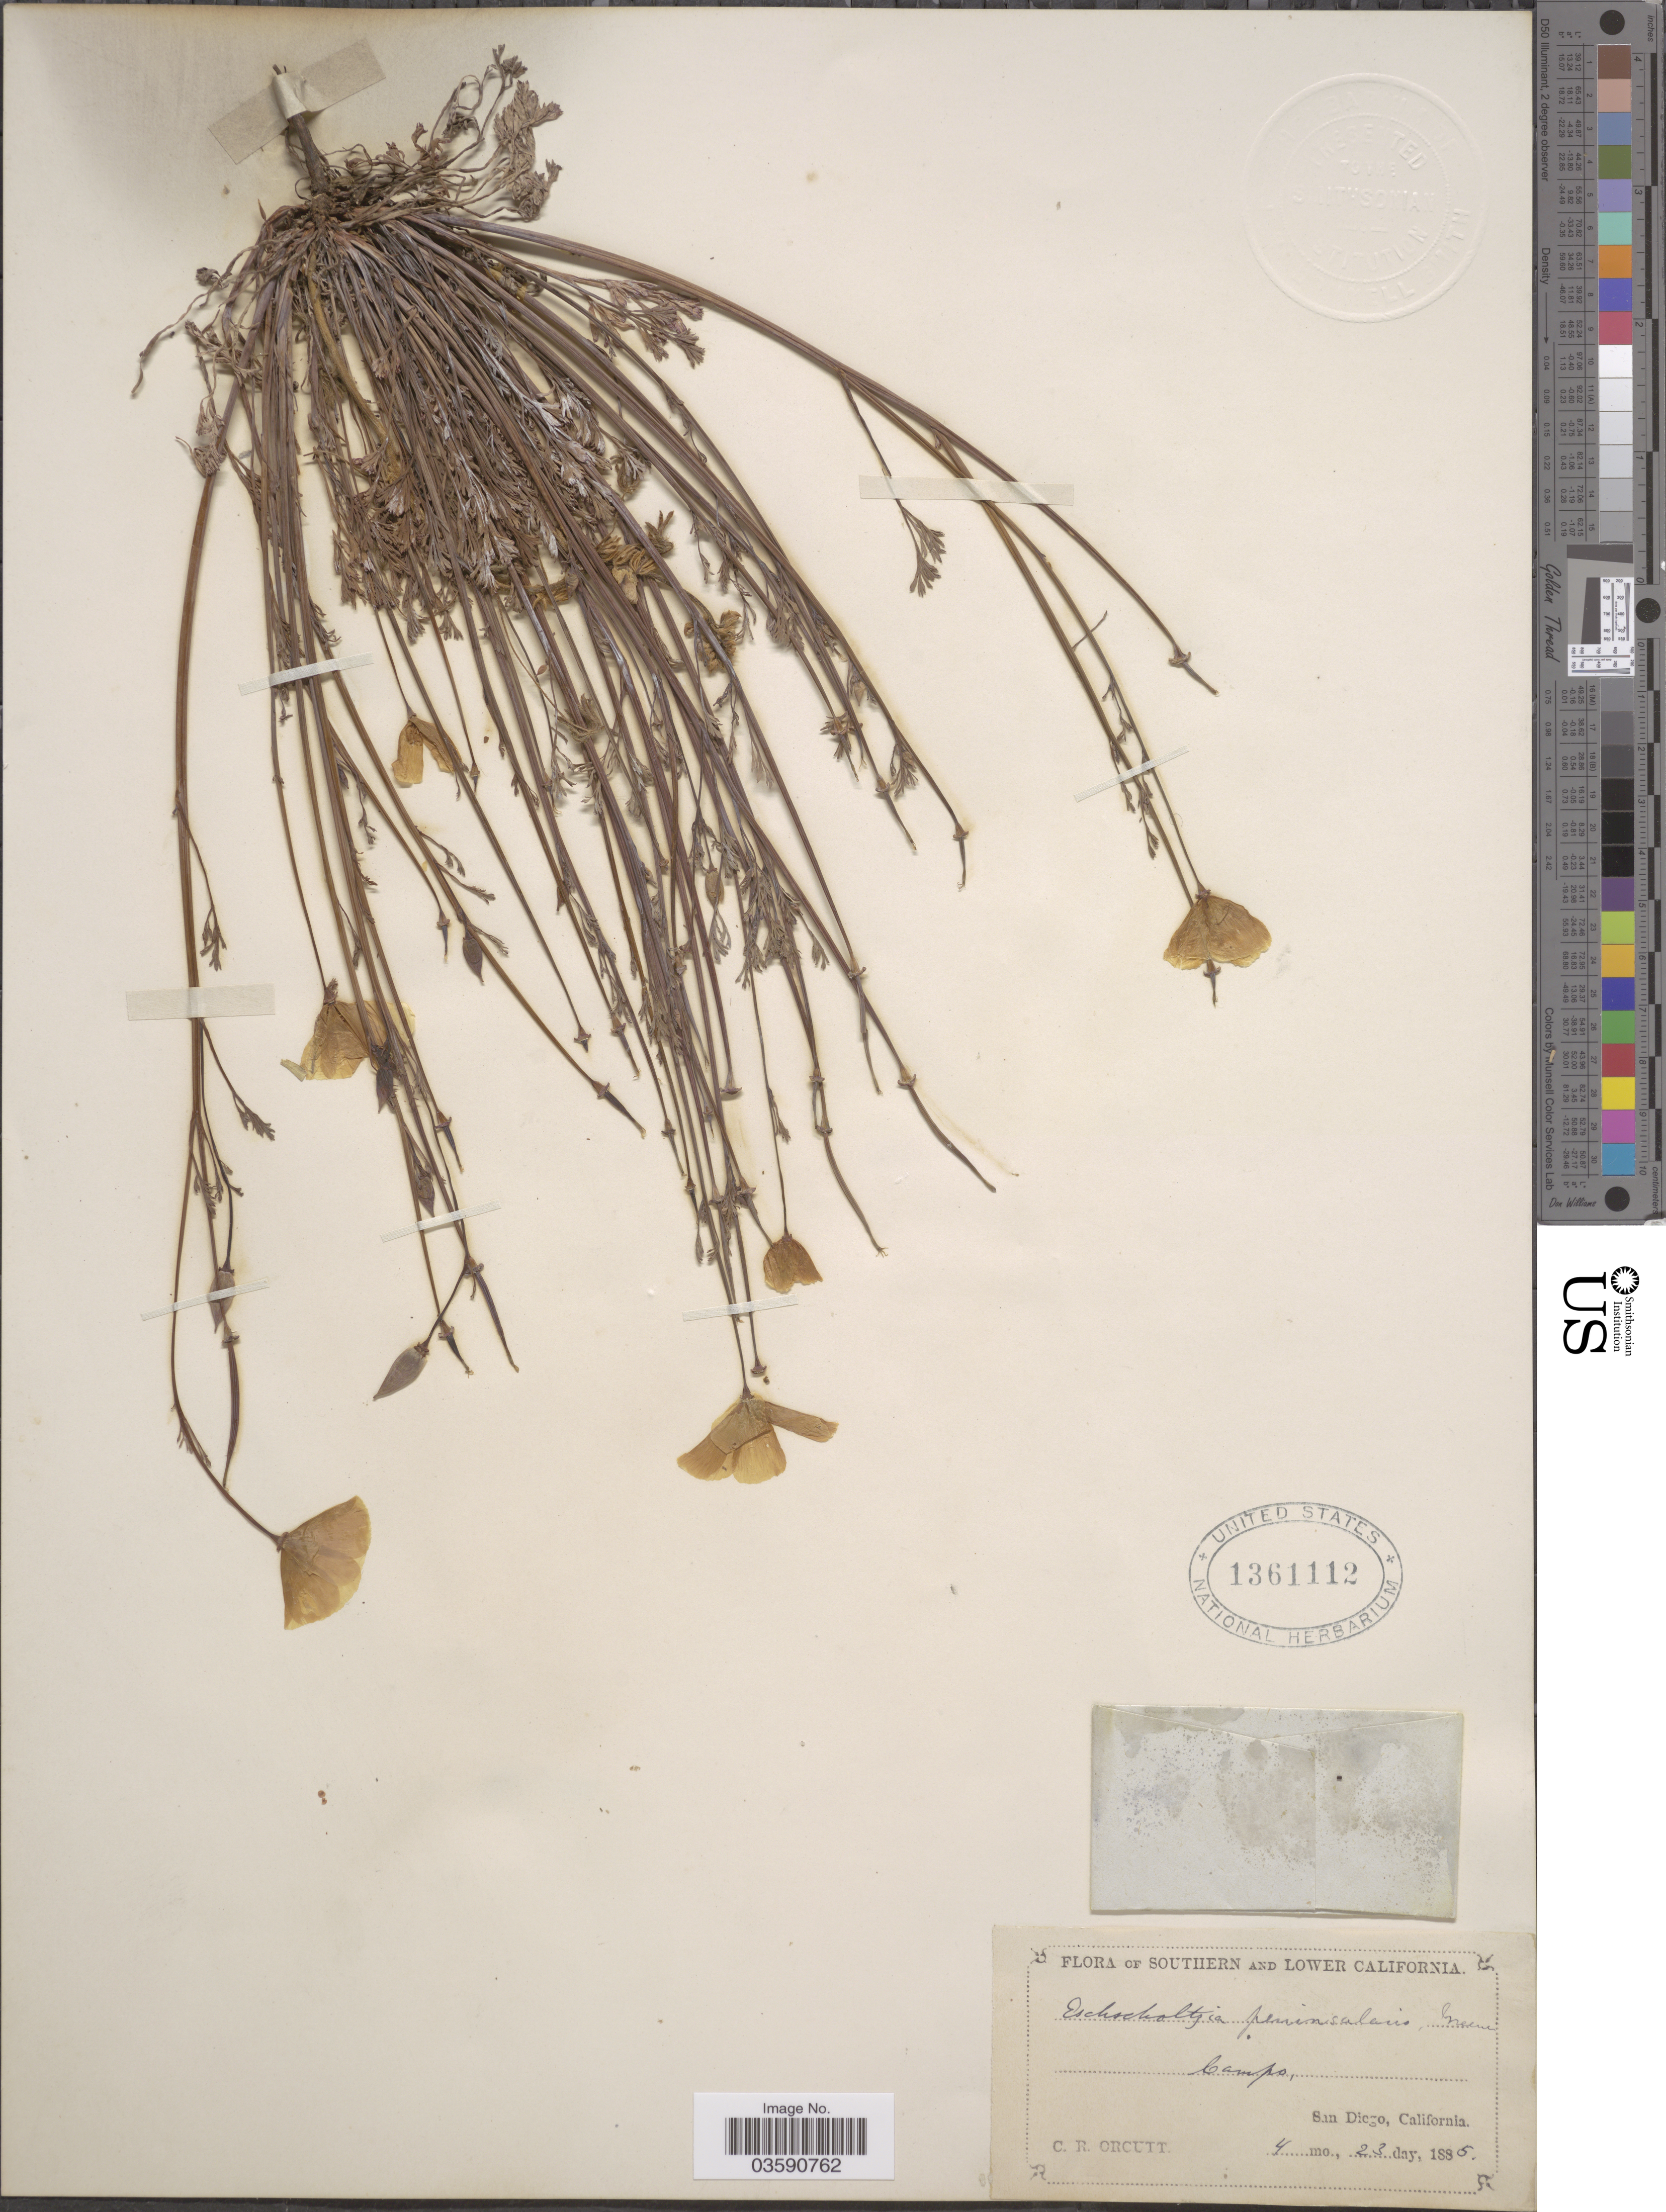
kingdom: Plantae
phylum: Tracheophyta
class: Magnoliopsida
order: Ranunculales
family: Papaveraceae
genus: Eschscholzia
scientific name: Eschscholzia peninsularis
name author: Greene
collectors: C. R. Orcutt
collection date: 1885-04-23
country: United States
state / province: California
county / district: San Diego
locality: Southern California. Camps, San Diego.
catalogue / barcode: US 1361112